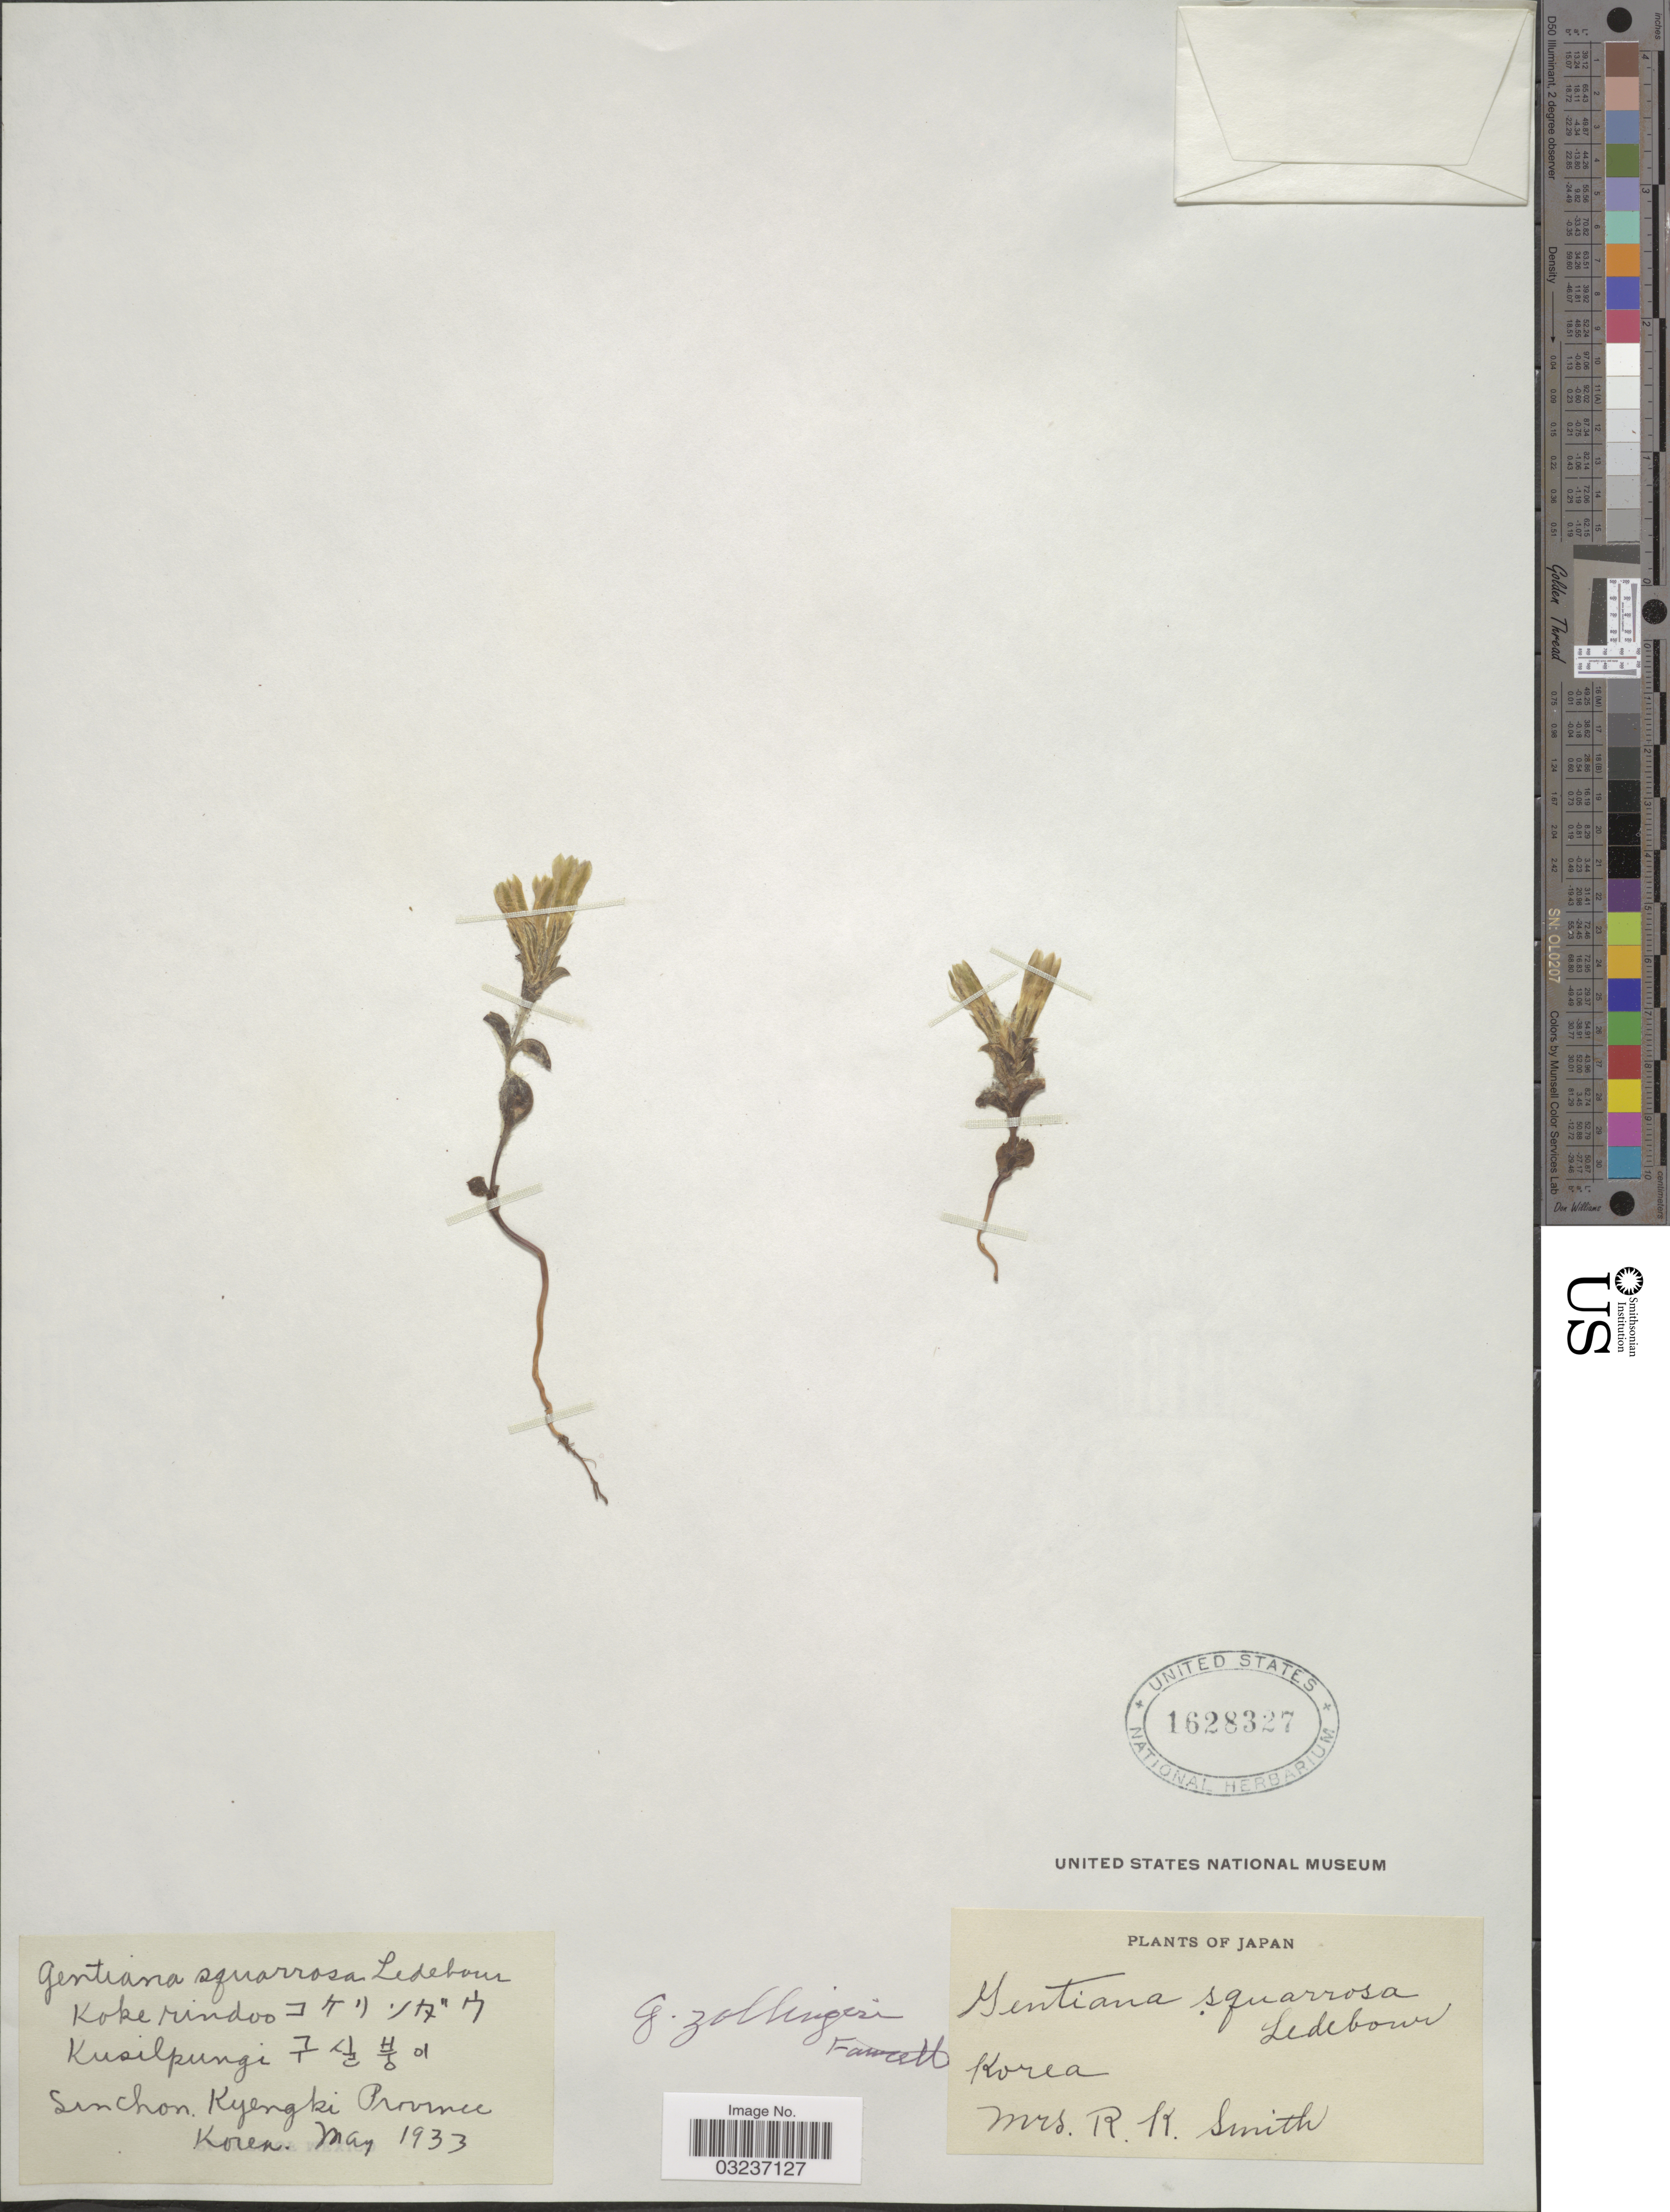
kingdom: Plantae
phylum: Tracheophyta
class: Magnoliopsida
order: Gentianales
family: Gentianaceae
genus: Gentiana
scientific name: Gentiana zollingeri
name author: Fawc.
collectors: Mrs. R. K. Smith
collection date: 1933-05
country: South Korea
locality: Sinchon. Kyengki Province.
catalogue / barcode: US 1628327